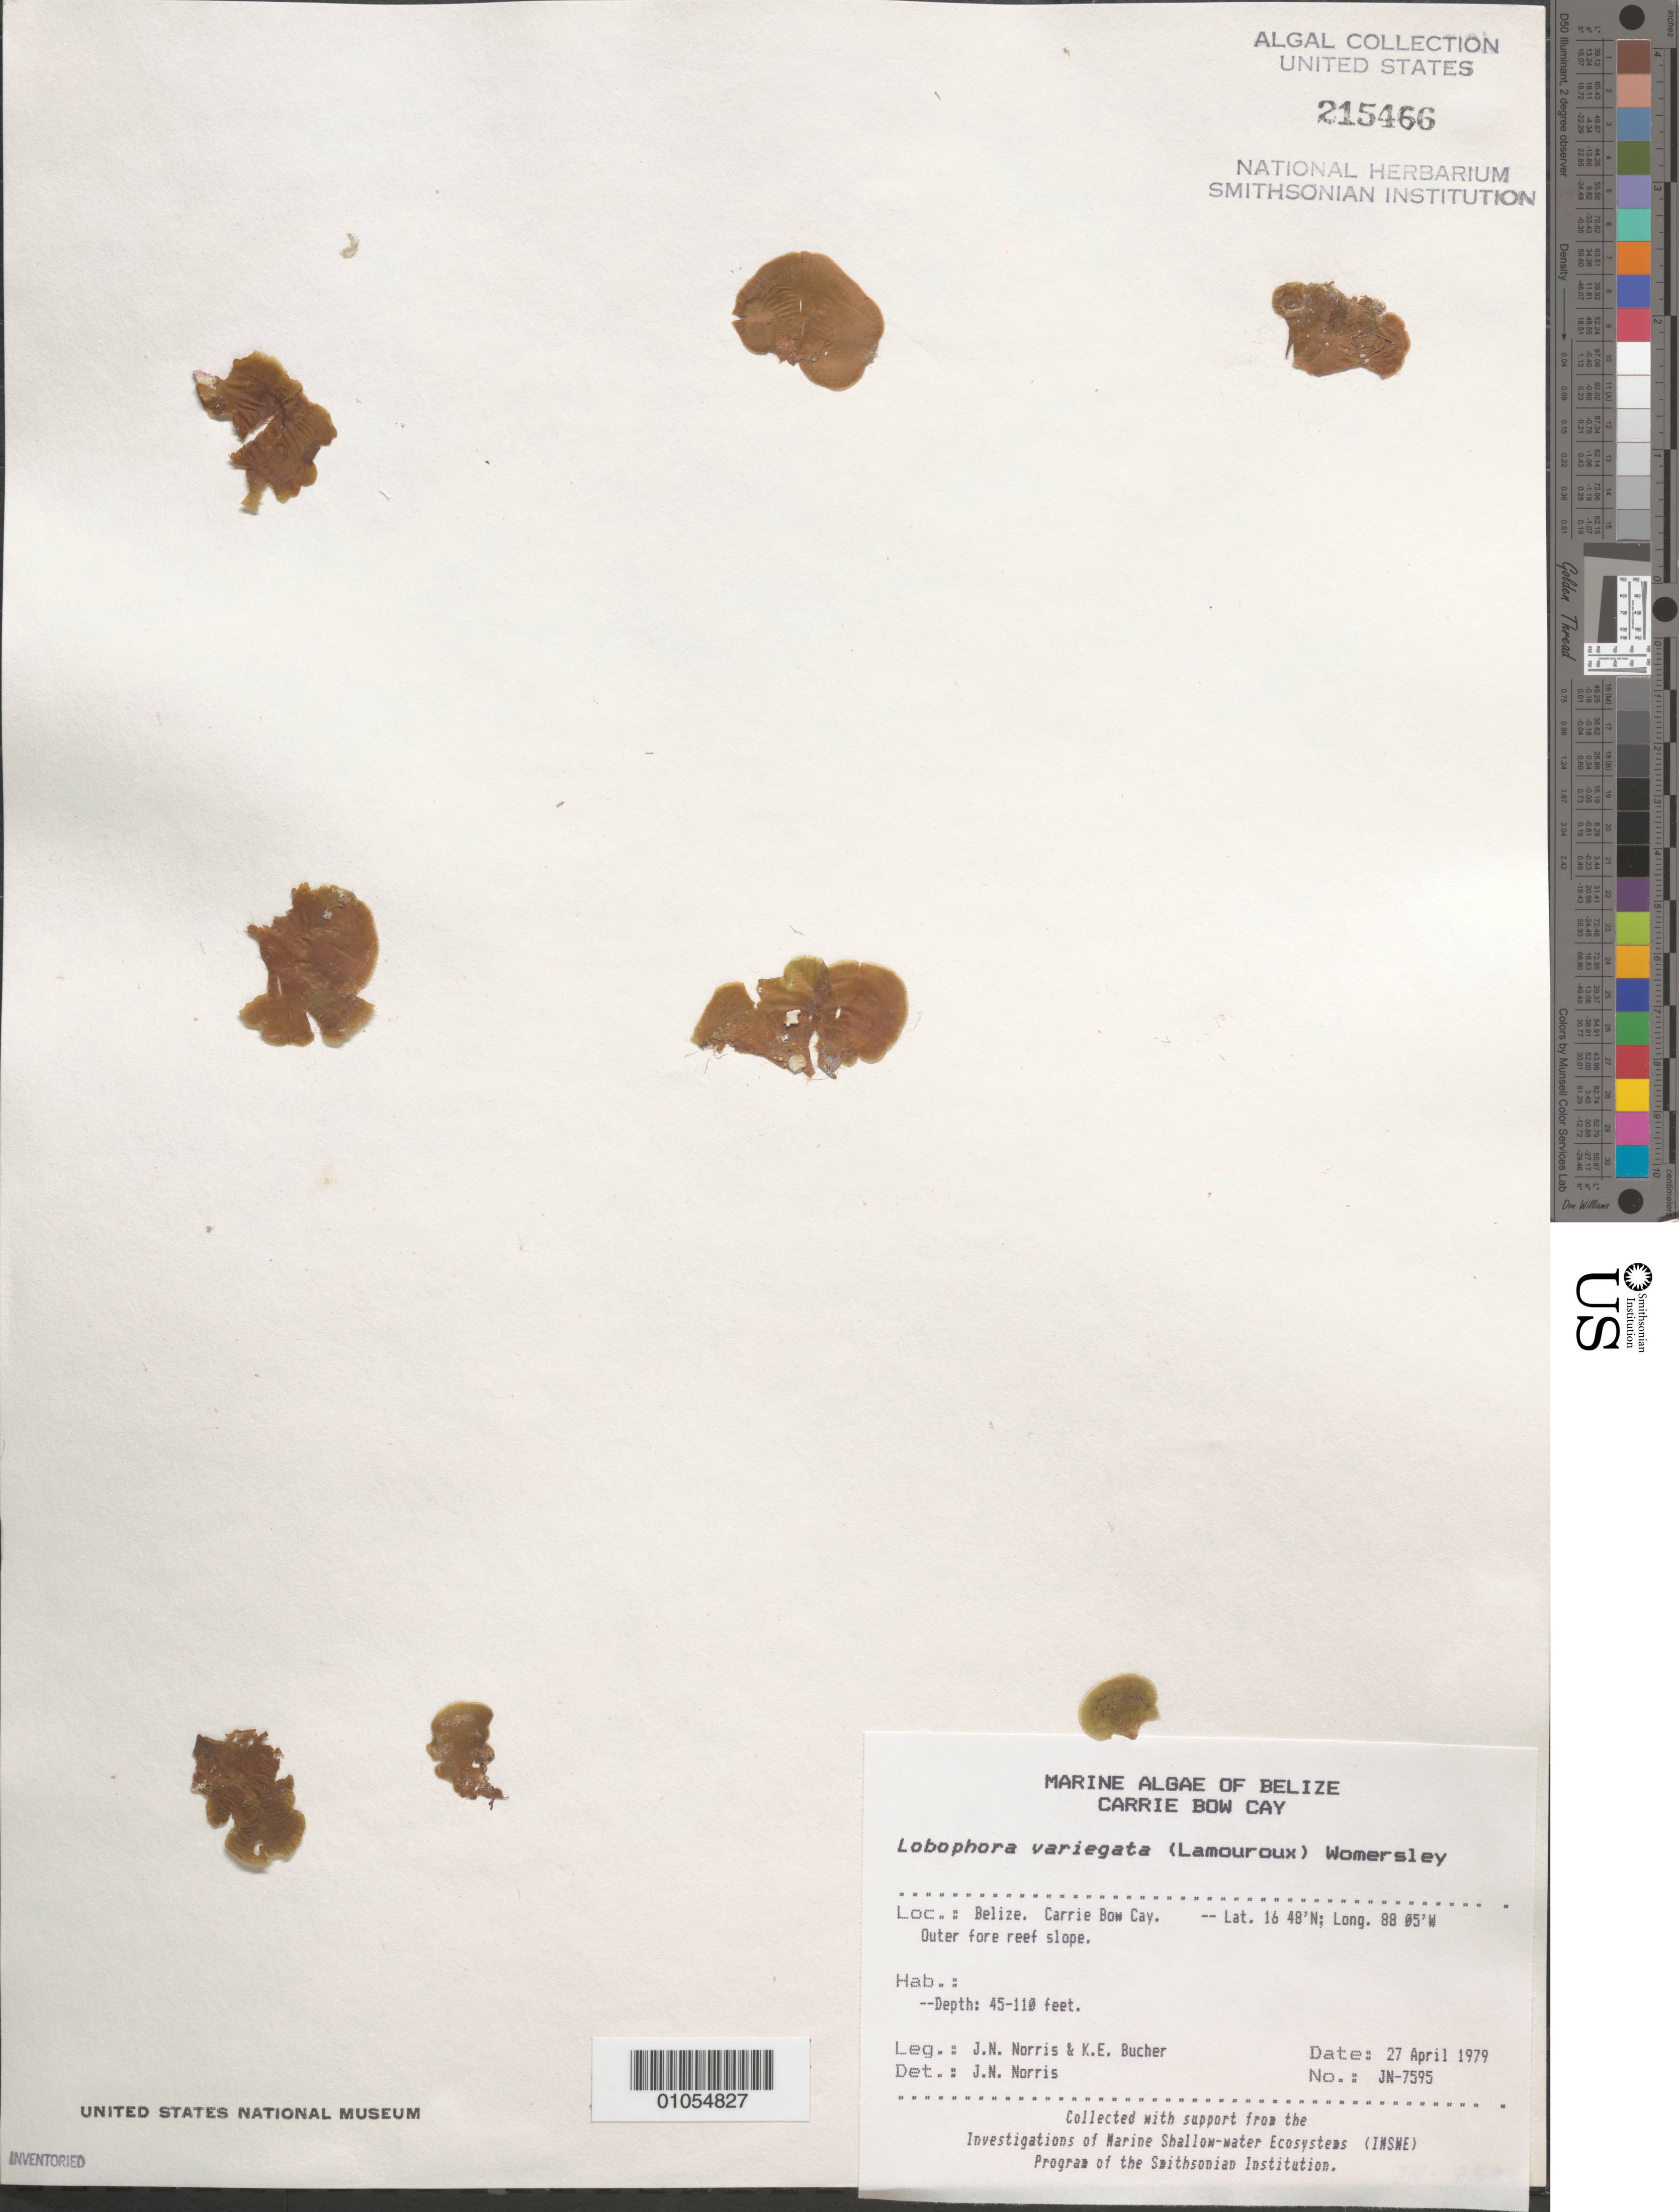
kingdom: Chromista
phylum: Ochrophyta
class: Phaeophyceae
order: Dictyotales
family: Dictyotaceae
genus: Lobophora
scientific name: Lobophora variegata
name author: (J.V.Lamouroux) Womersley & E.C. Oliveira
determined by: Norris, James N.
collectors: J. N. Norris & K. E. Bucher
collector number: JN-7595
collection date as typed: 27 Apr 1979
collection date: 1979-04-27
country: Belize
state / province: Stann Creek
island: Carrie Bow Cay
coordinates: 16 48'N, 88 05'W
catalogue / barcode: US 215466